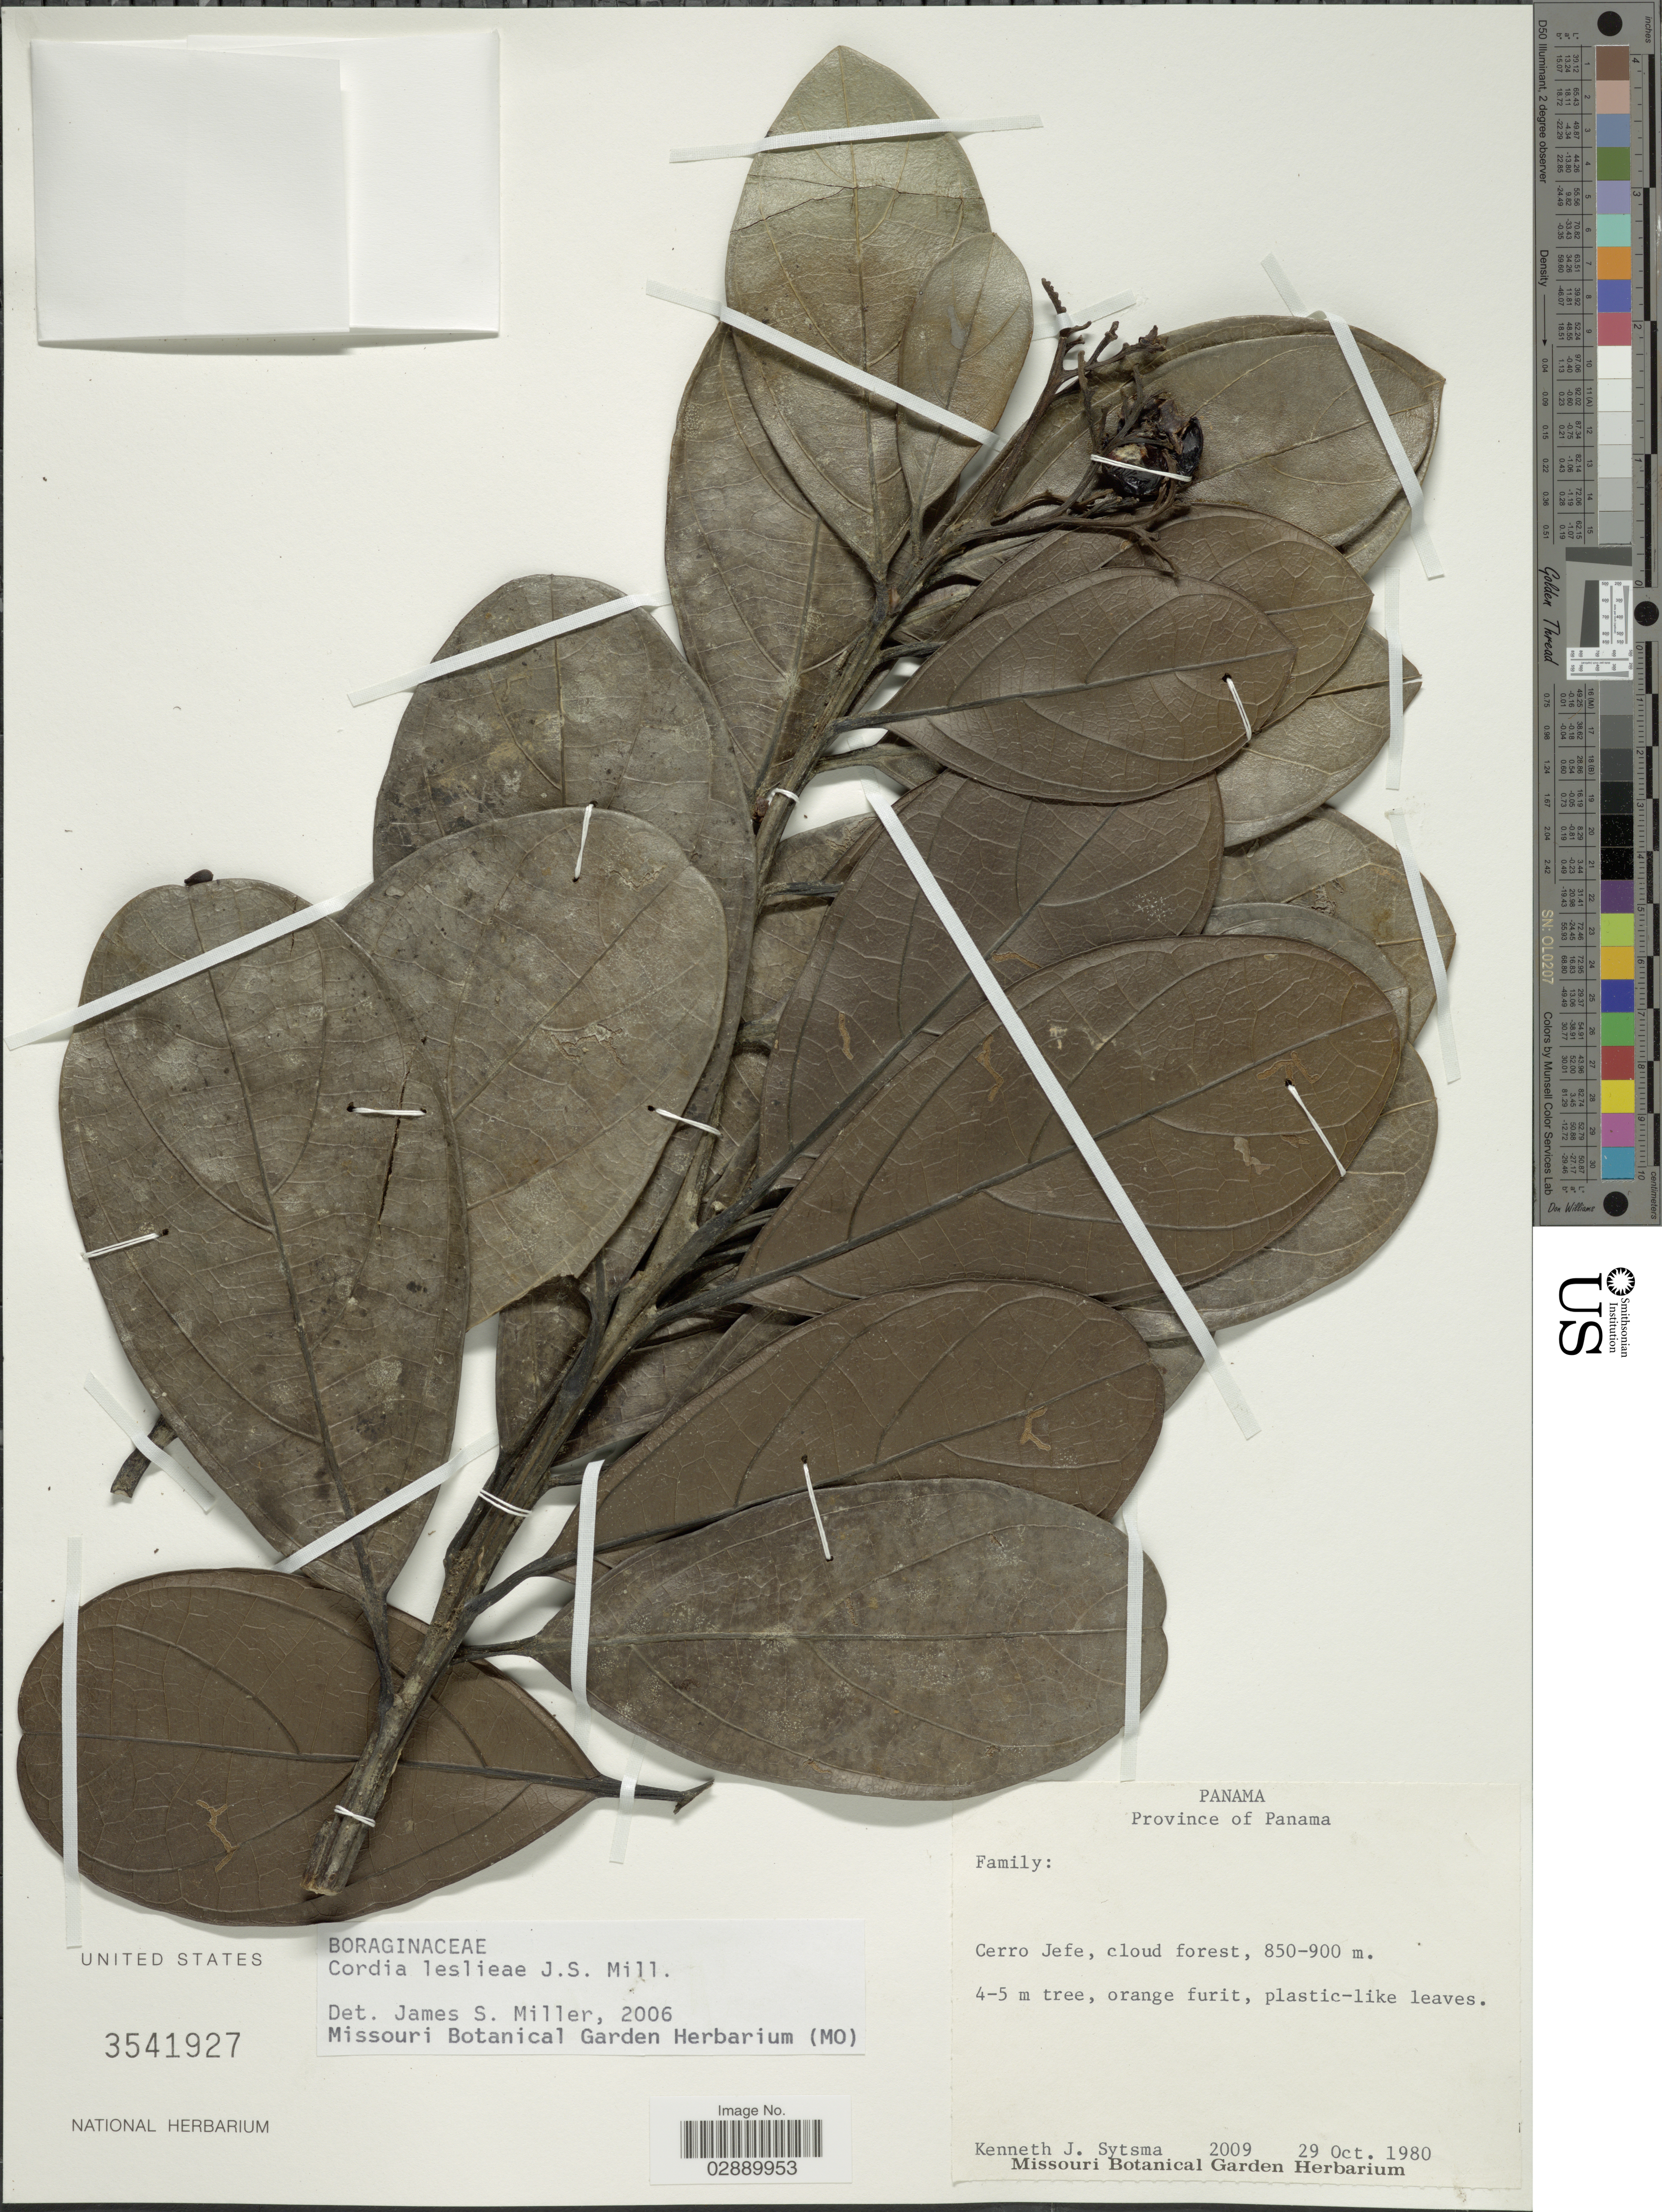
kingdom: Plantae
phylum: Tracheophyta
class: Magnoliopsida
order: Boraginales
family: Cordiaceae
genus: Cordia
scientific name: Cordia leslieae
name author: J.S. Mill.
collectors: K. J. Sytsma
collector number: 2009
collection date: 1980-10-29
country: Panama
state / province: Panamá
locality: Province of Panama. Cerro Jefe.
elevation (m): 850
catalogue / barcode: US 3541927